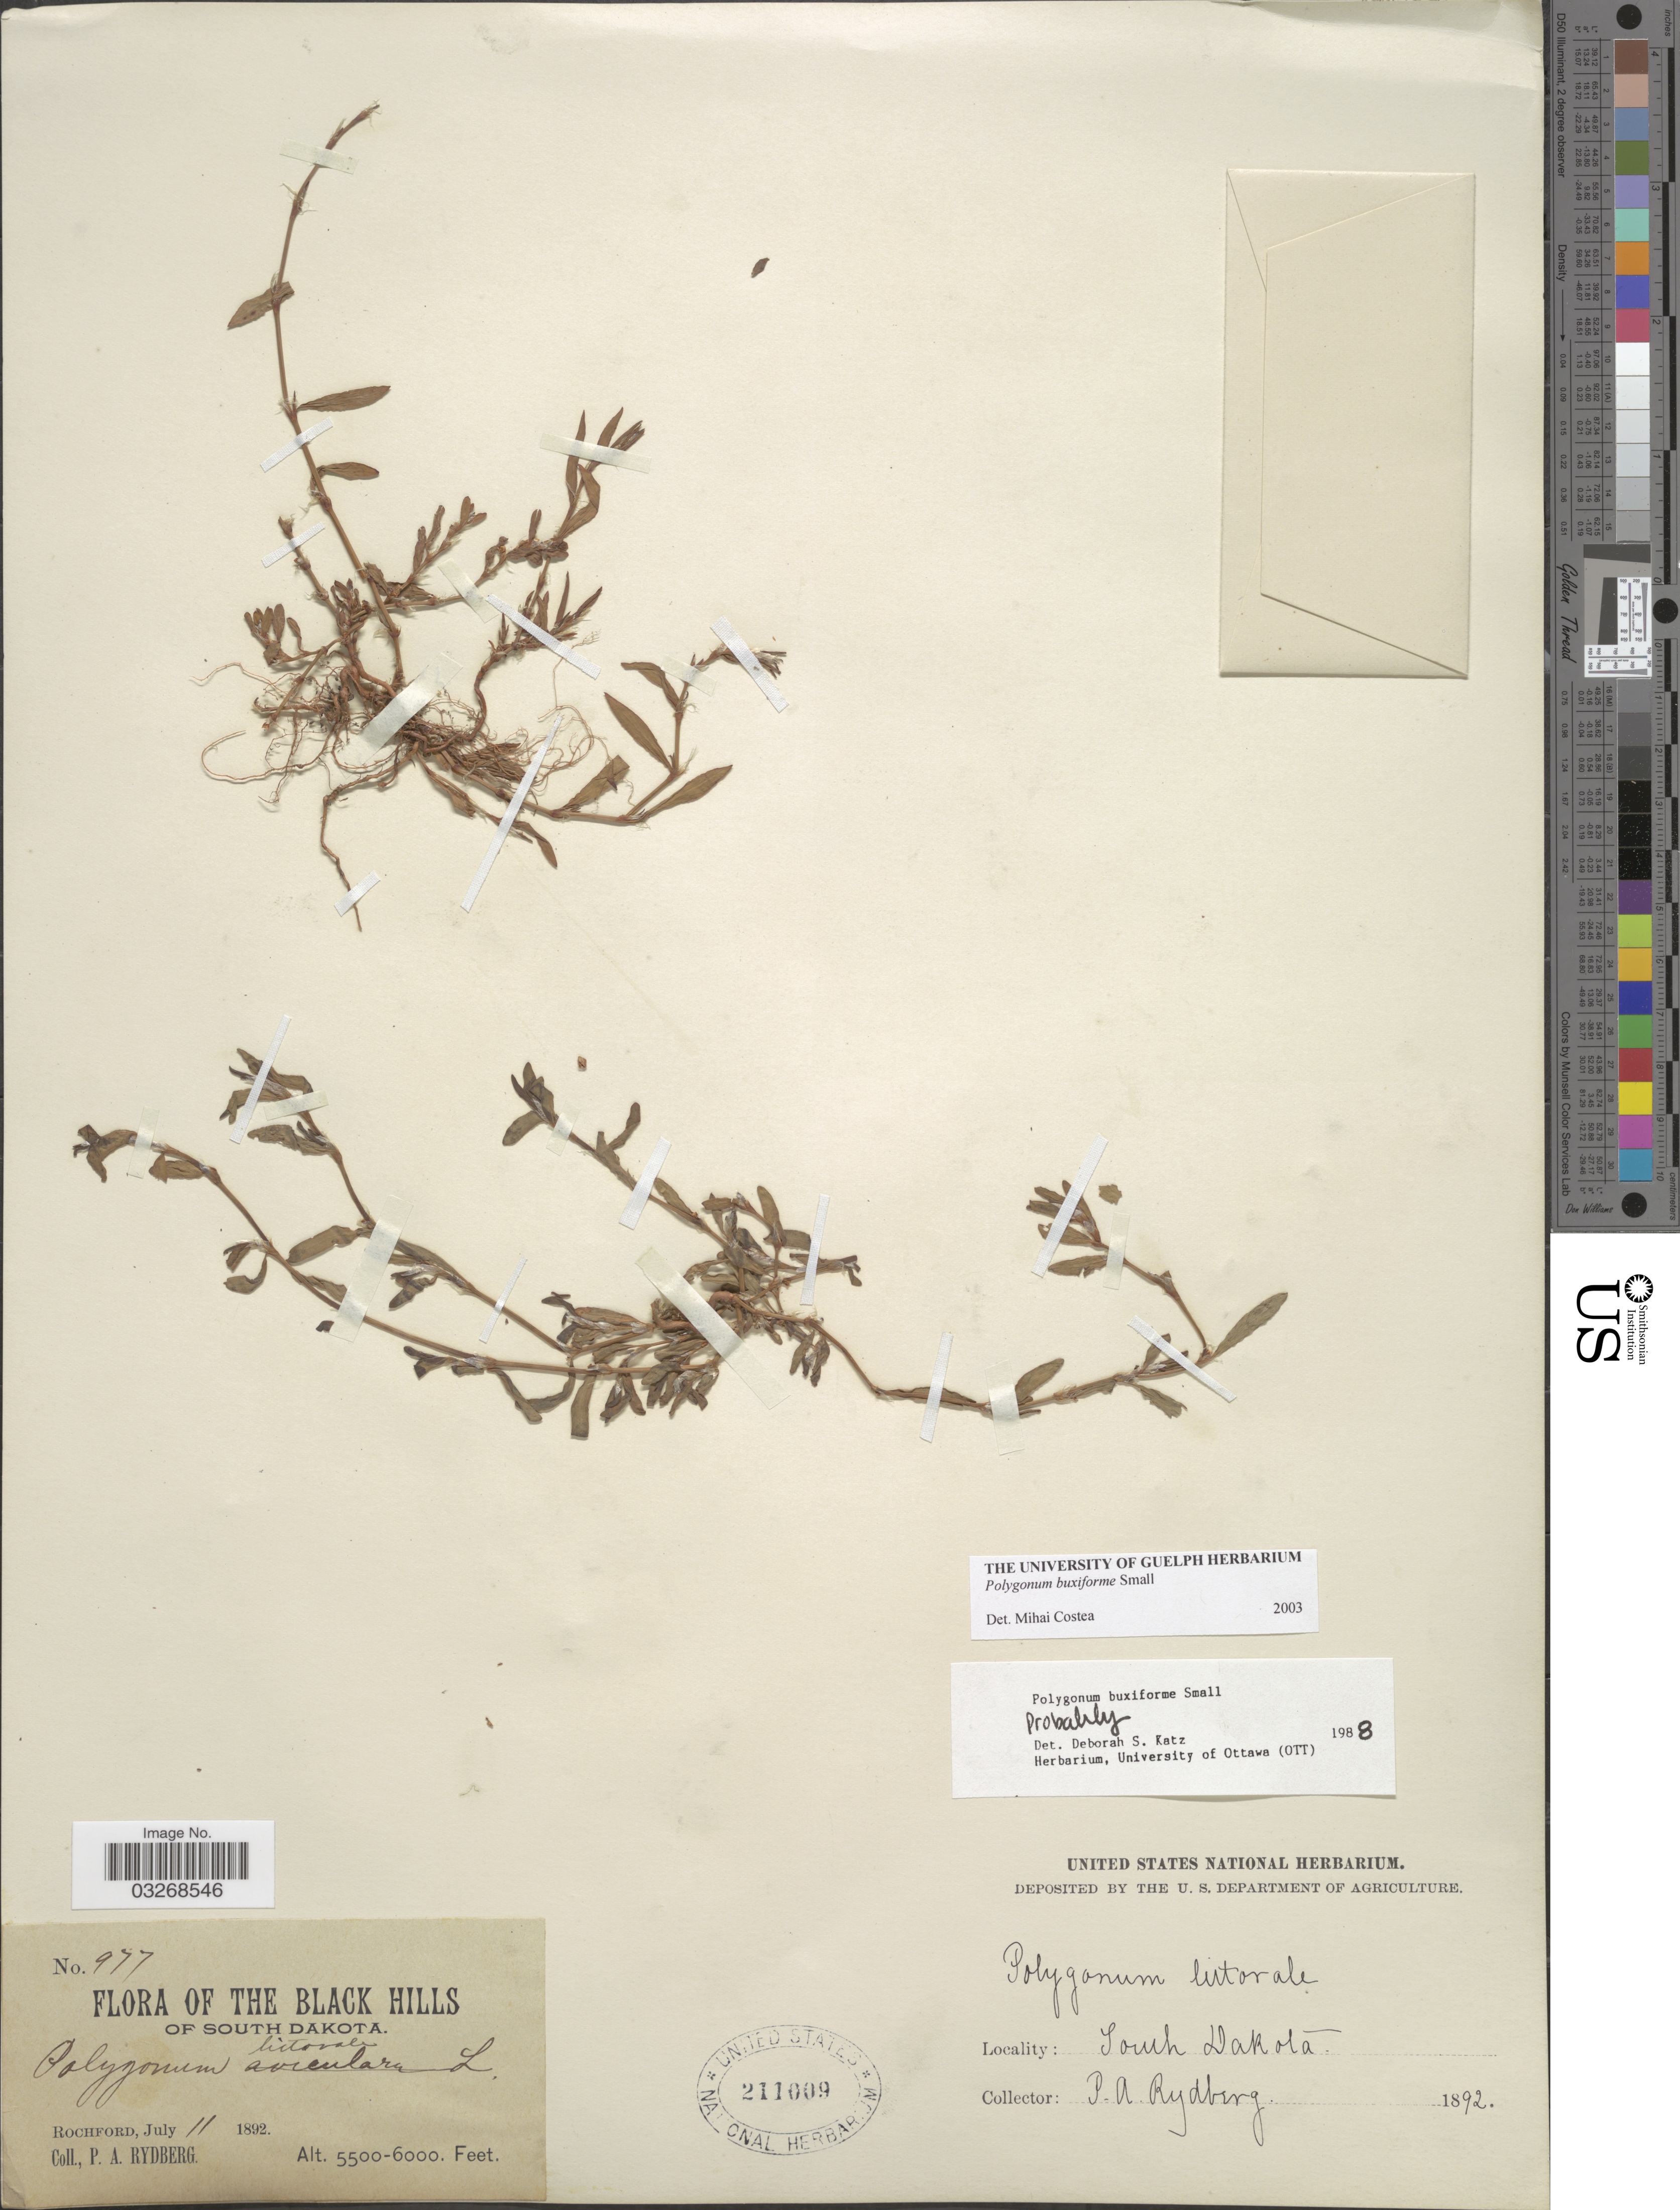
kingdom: Plantae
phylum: Tracheophyta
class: Magnoliopsida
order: Caryophyllales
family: Polygonaceae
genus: Polygonum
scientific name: Polygonum buxiforme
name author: Small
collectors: P. A. Rydberg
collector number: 977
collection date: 1892-07-11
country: United States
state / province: South Dakota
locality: The Black Hills of South Dakota. Rochford.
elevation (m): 1676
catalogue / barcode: US 211009